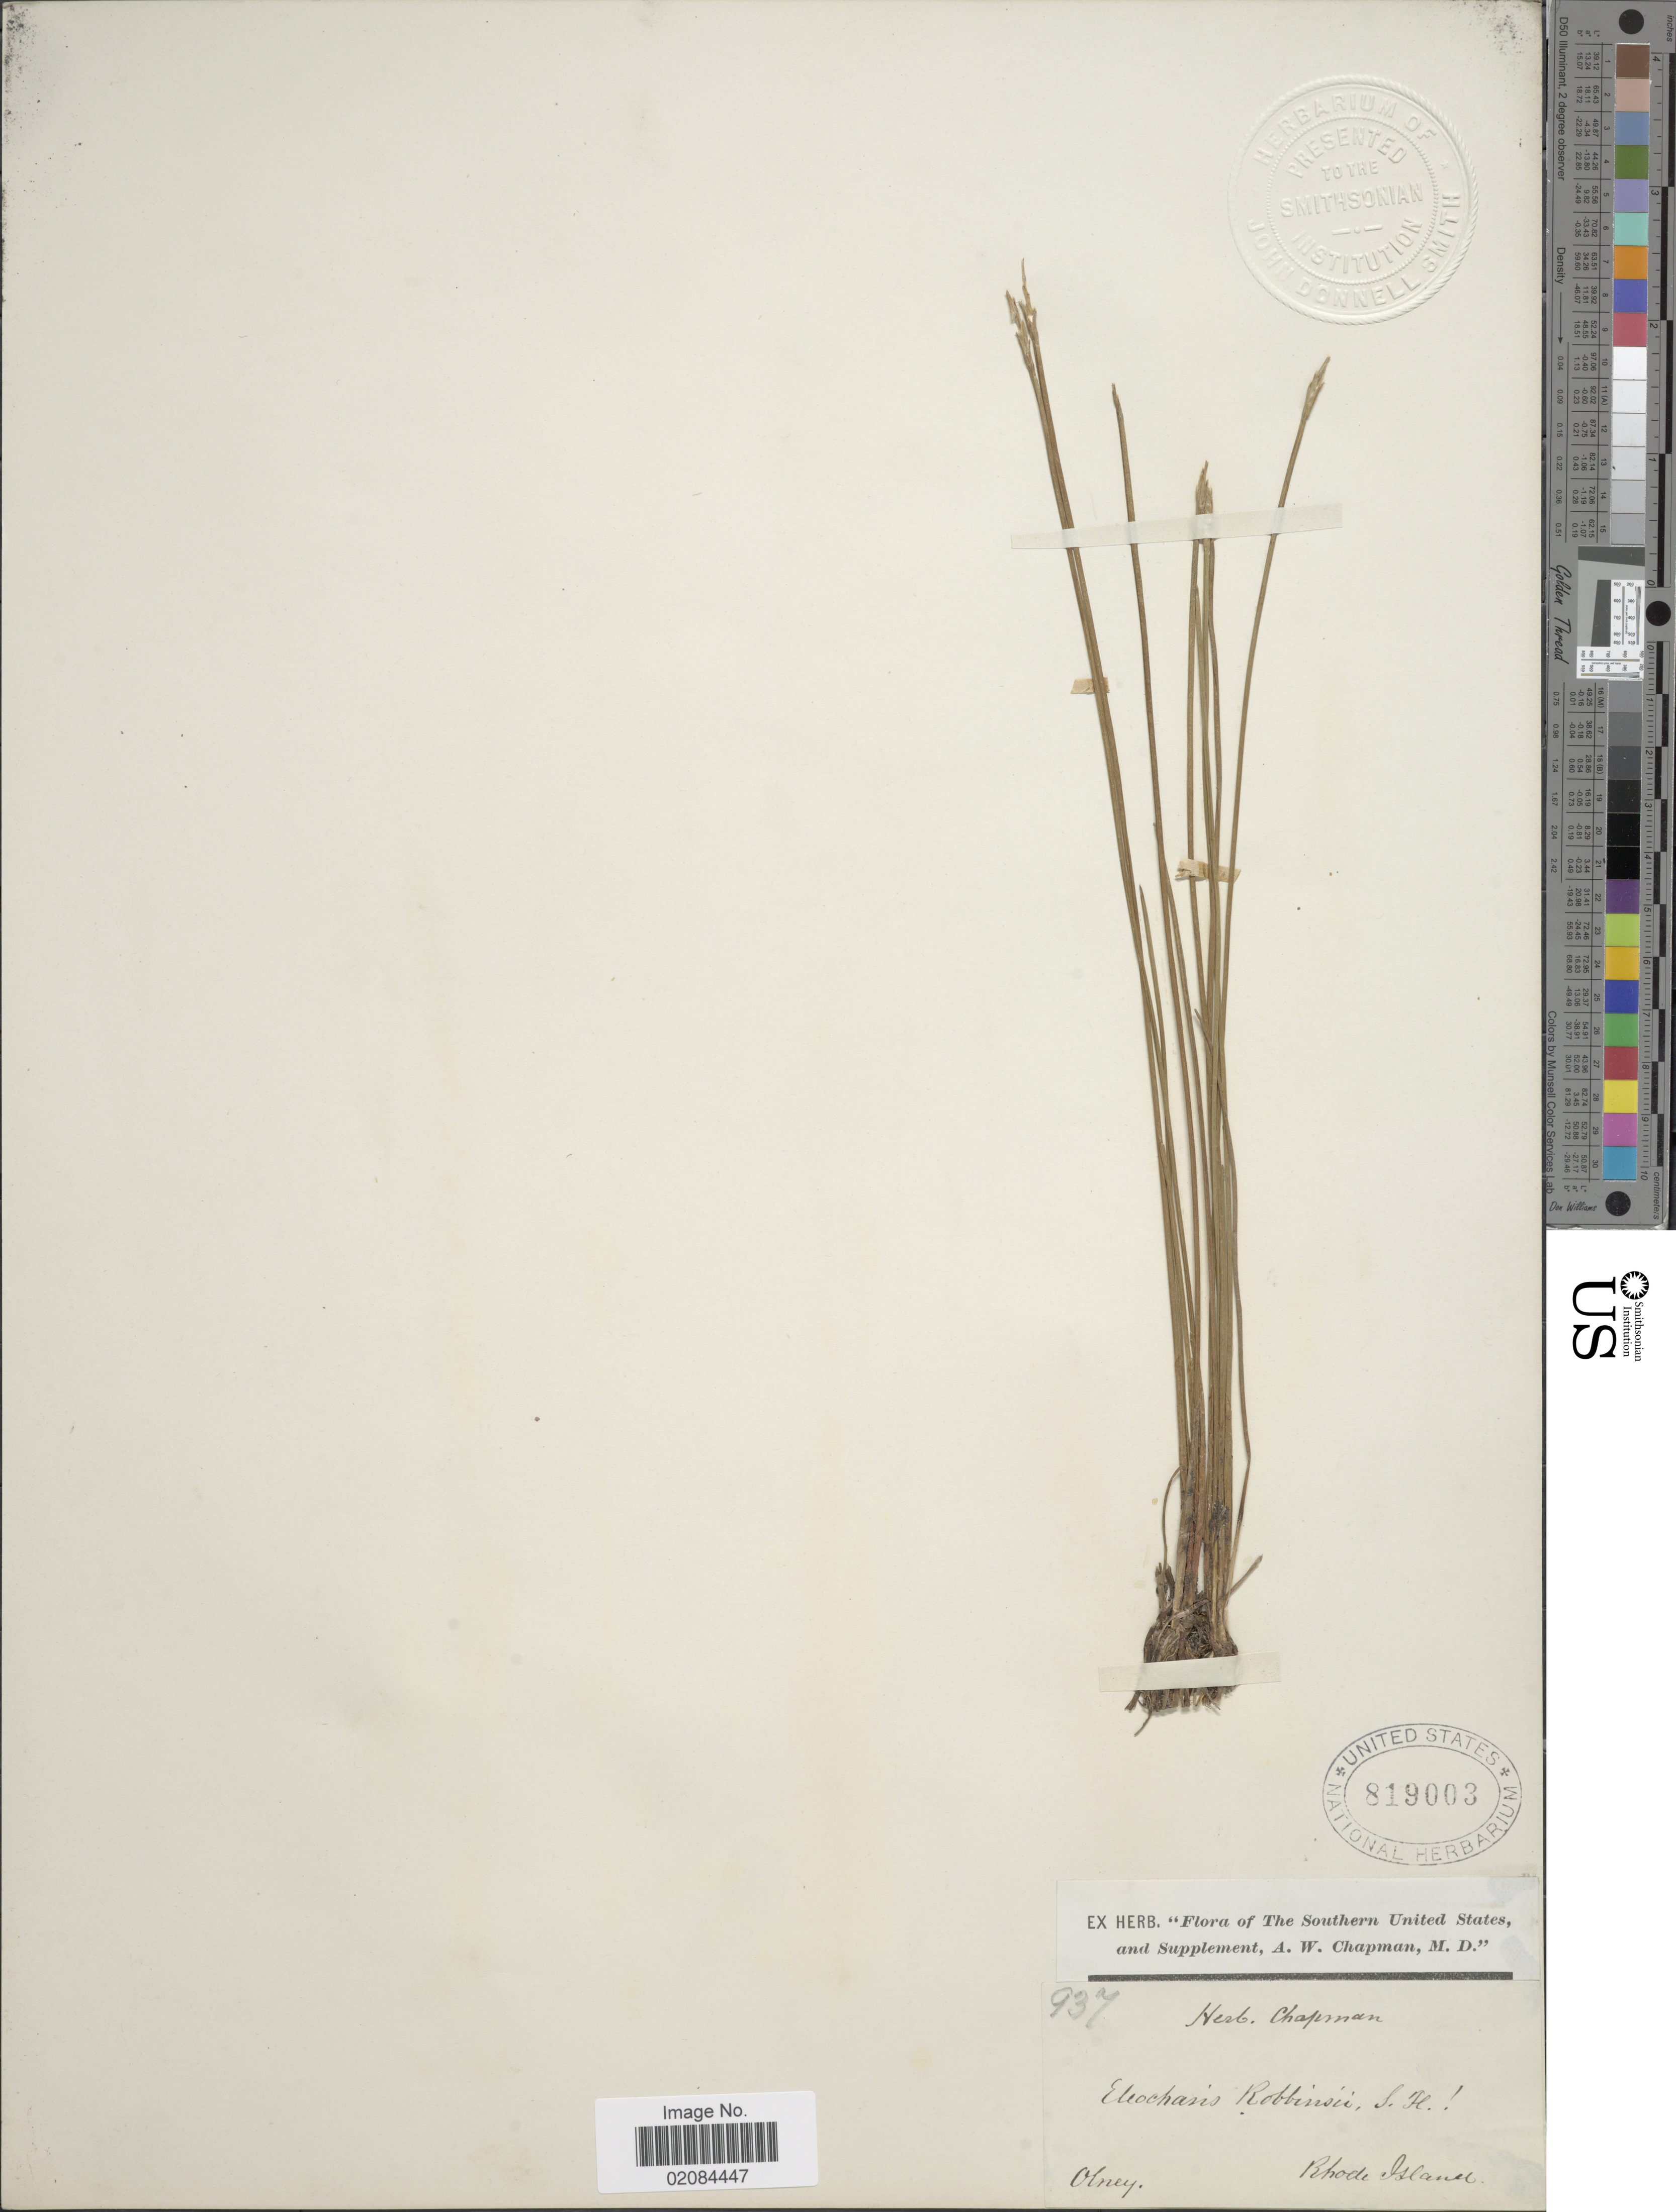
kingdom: Plantae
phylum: Tracheophyta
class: Liliopsida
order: Poales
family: Cyperaceae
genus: Eleocharis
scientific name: Eleocharis robbinsii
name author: Oakes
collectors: Olney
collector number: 937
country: United States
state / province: Rhode Island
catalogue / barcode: US 819003